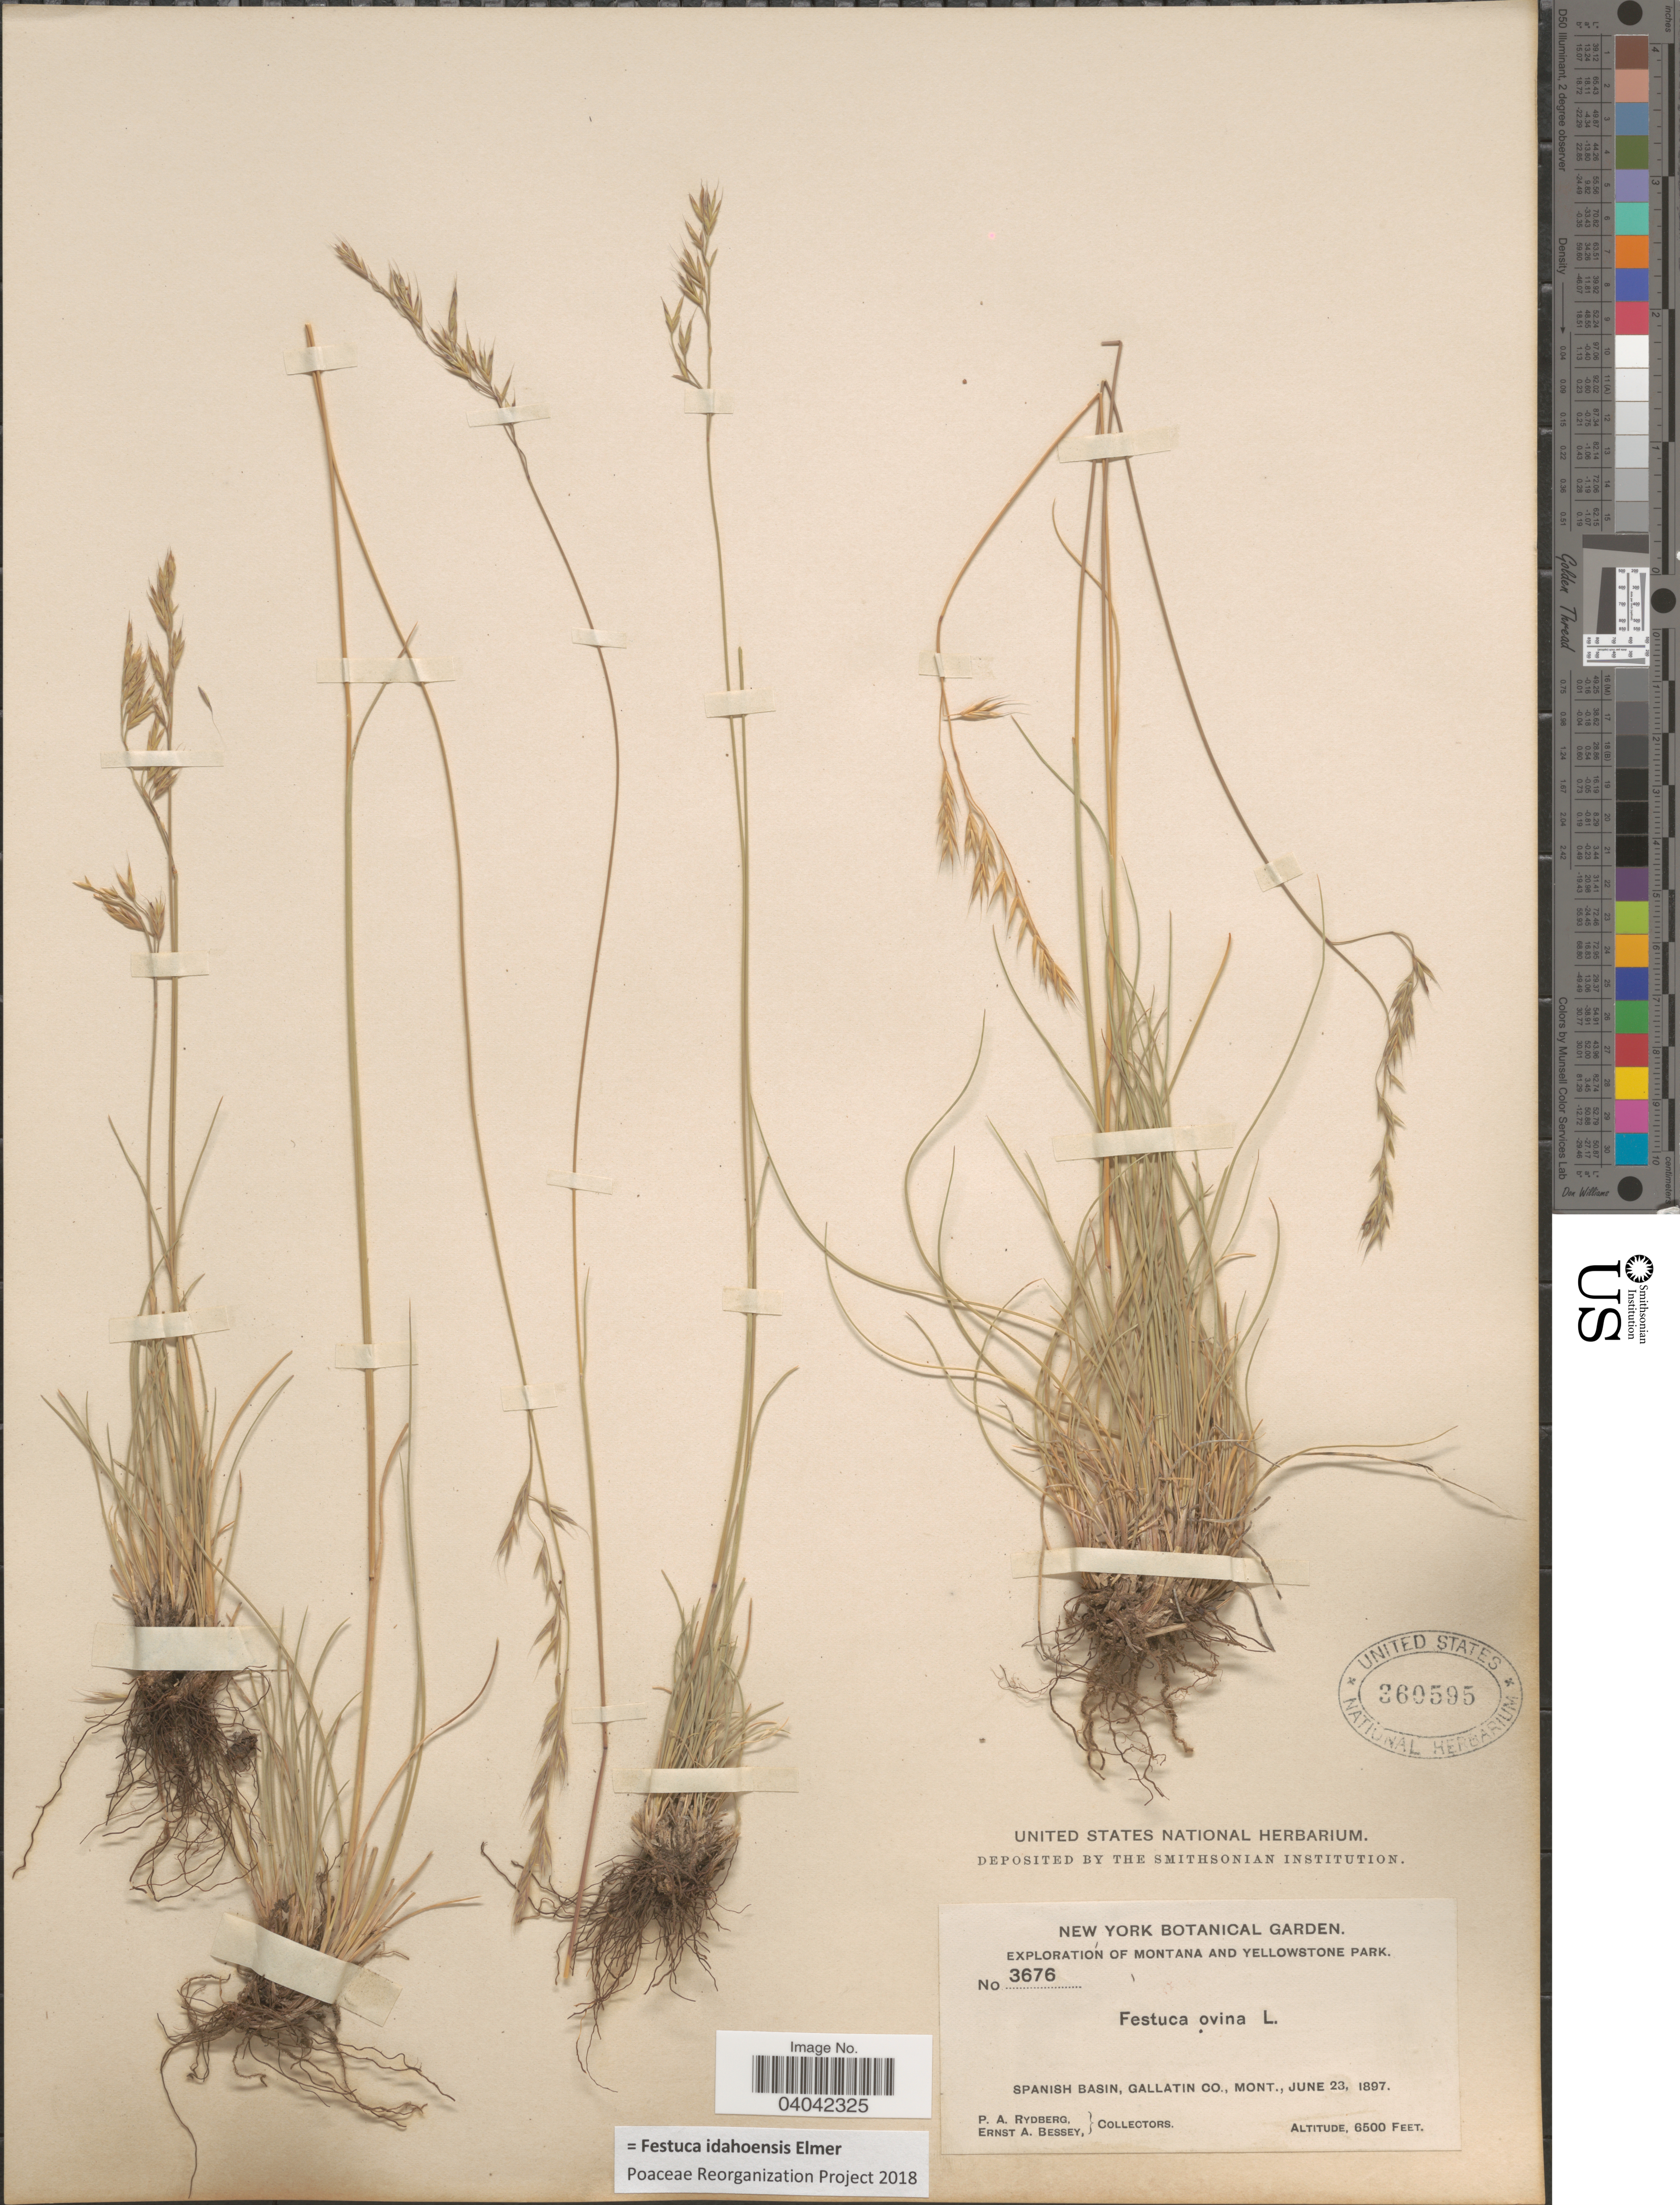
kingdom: Plantae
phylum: Tracheophyta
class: Liliopsida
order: Poales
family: Poaceae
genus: Festuca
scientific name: Festuca idahoensis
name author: Elmer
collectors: P. A. Rydberg & E. A. Bessey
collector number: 3676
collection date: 1897-06-23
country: United States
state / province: Montana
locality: Montana and Yellowstone Park. Spanish Basin, Gallatin Co.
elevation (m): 1981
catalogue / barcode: US 360595